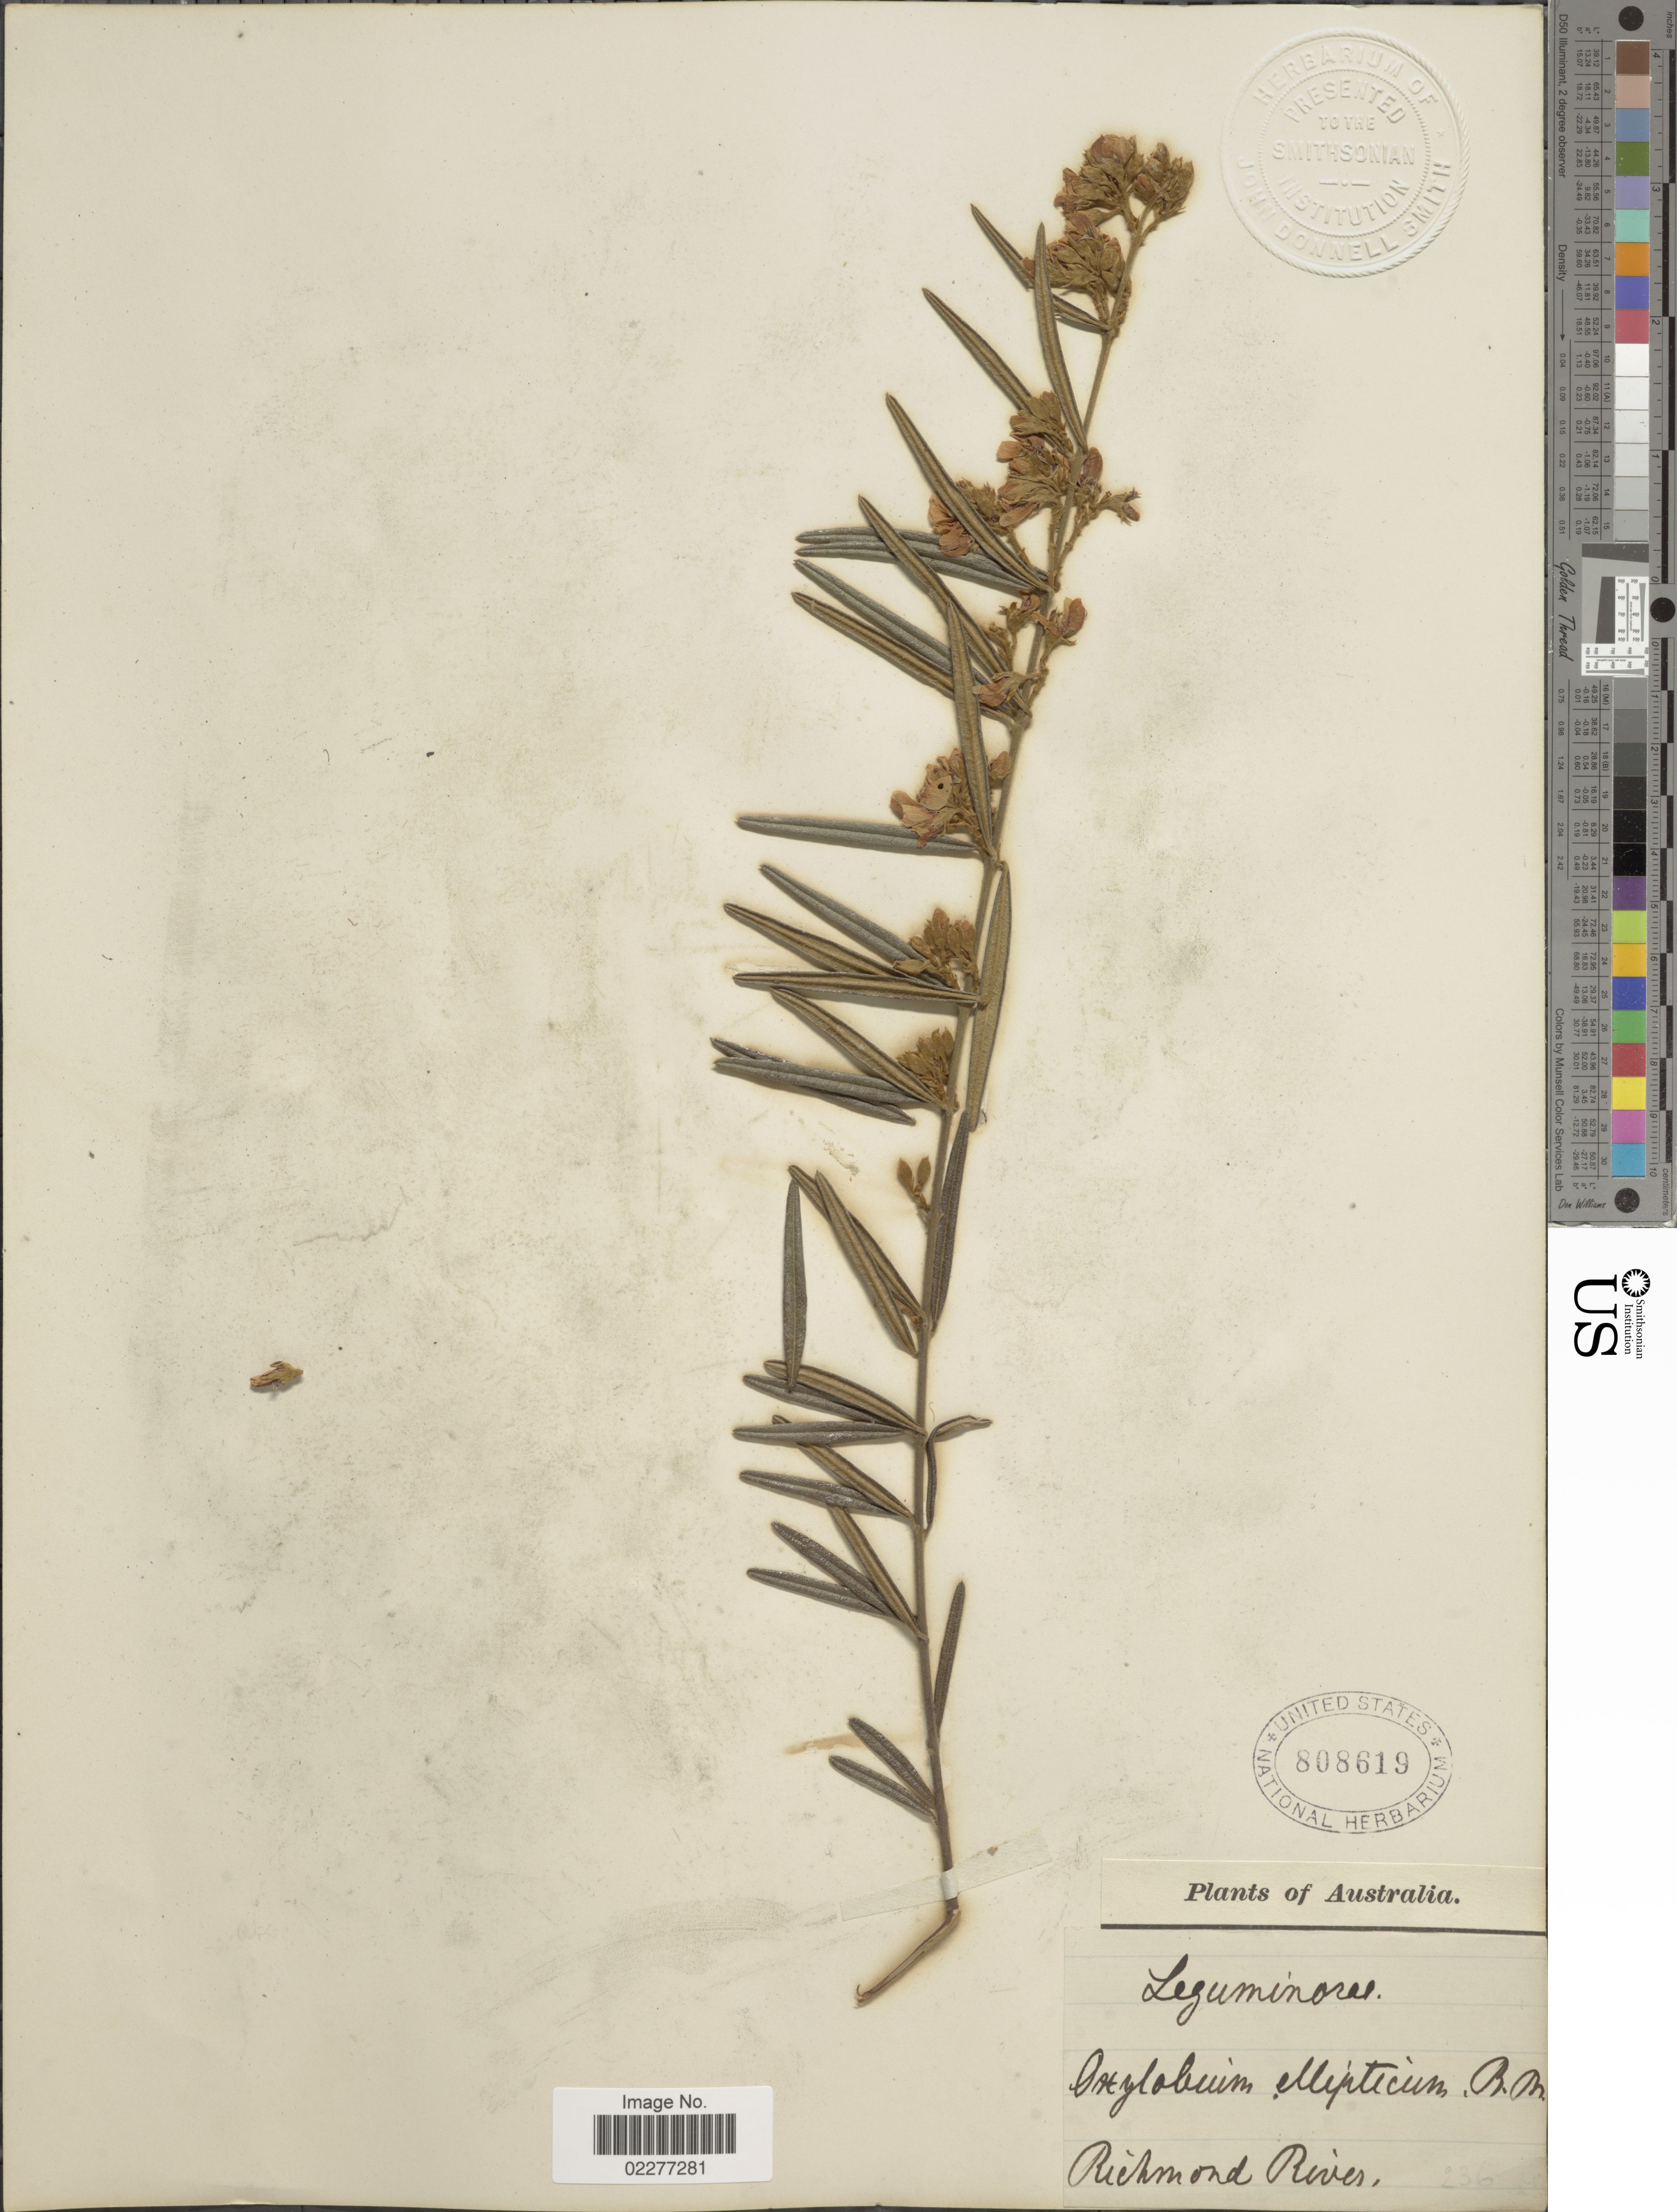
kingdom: Plantae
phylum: Tracheophyta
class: Magnoliopsida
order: Fabales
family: Fabaceae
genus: Oxylobium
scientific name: Oxylobium ellipticum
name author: (Vent.) R. Br.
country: Australia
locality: Richmond River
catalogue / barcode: US 808619